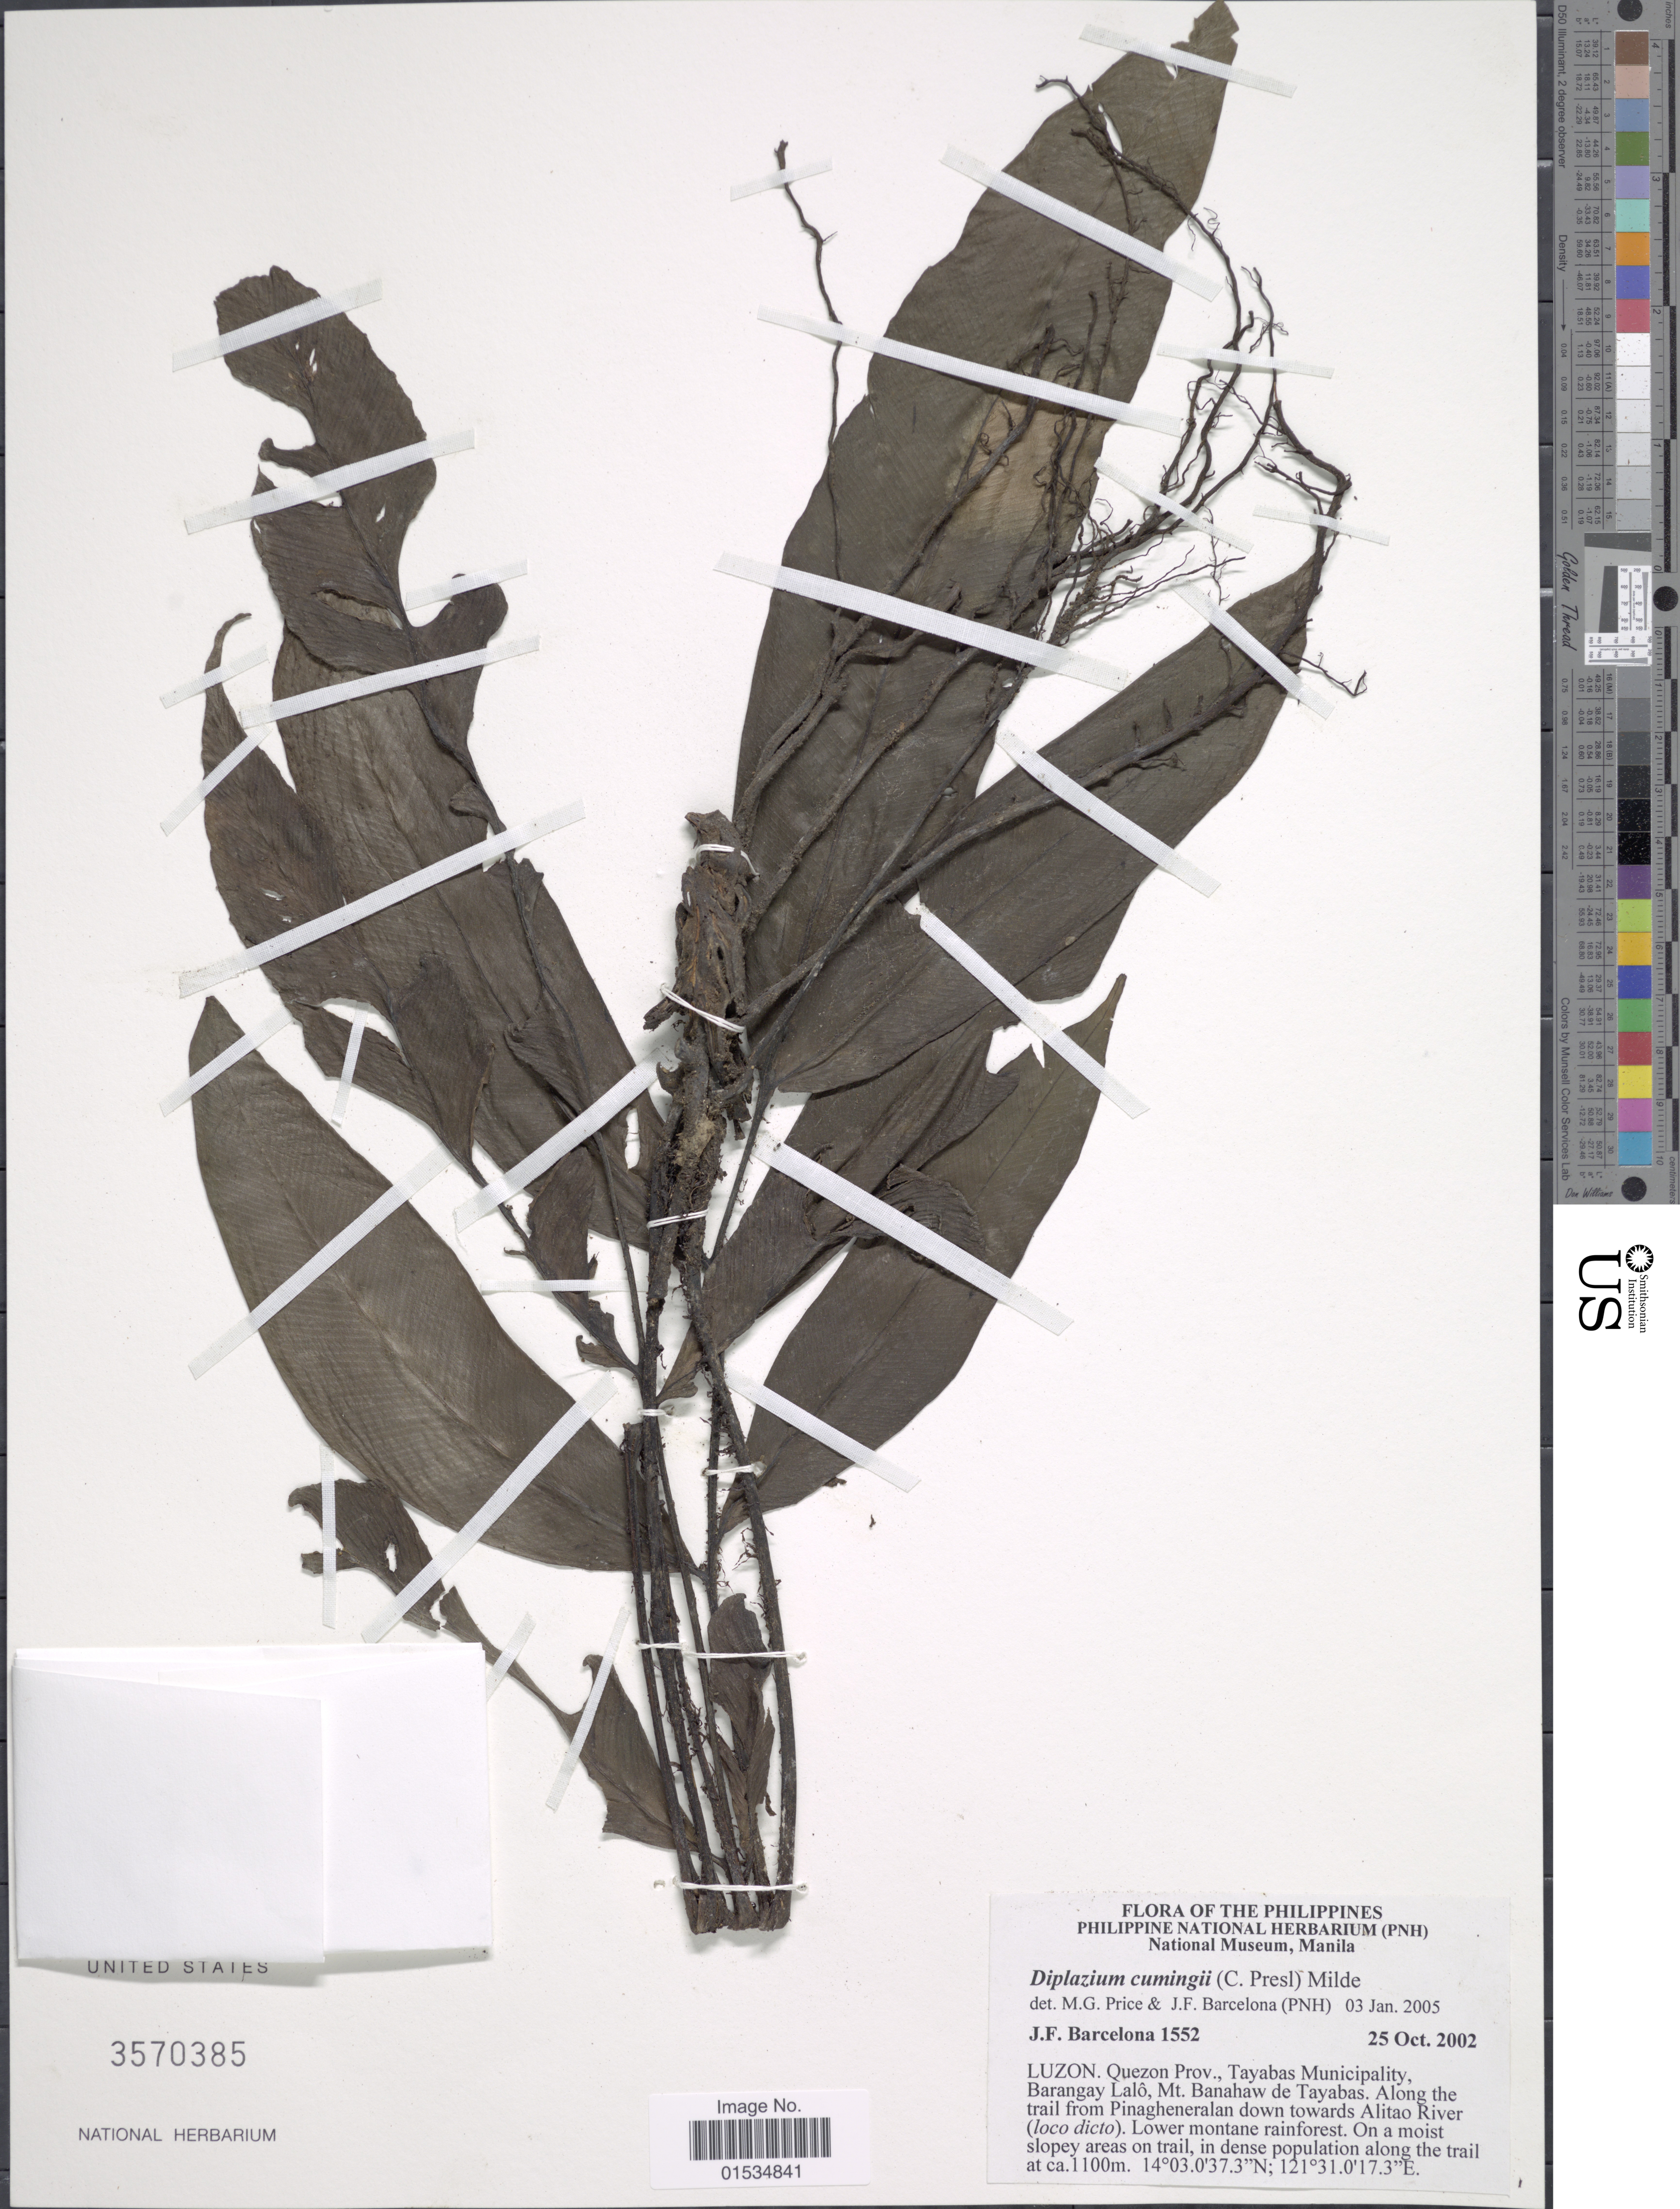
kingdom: Plantae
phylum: Tracheophyta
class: Polypodiopsida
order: Polypodiales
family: Athyriaceae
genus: Diplazium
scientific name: Diplazium cumingii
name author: (C. Presl) C. Chr.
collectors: J. F. Barcelona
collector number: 1552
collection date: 2002-10-25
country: Philippines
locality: Luzon. Quezon Prov. Tayabas Municipality Barangay Lalo, Mt. Banahaw de Tayabas, Along the trail from Pinagheneralan down towards Alitao River (loco dicto). Lower montane rainforest. On a moist slopey areas on trail, in dense population along the trail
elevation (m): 1100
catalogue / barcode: US 357085